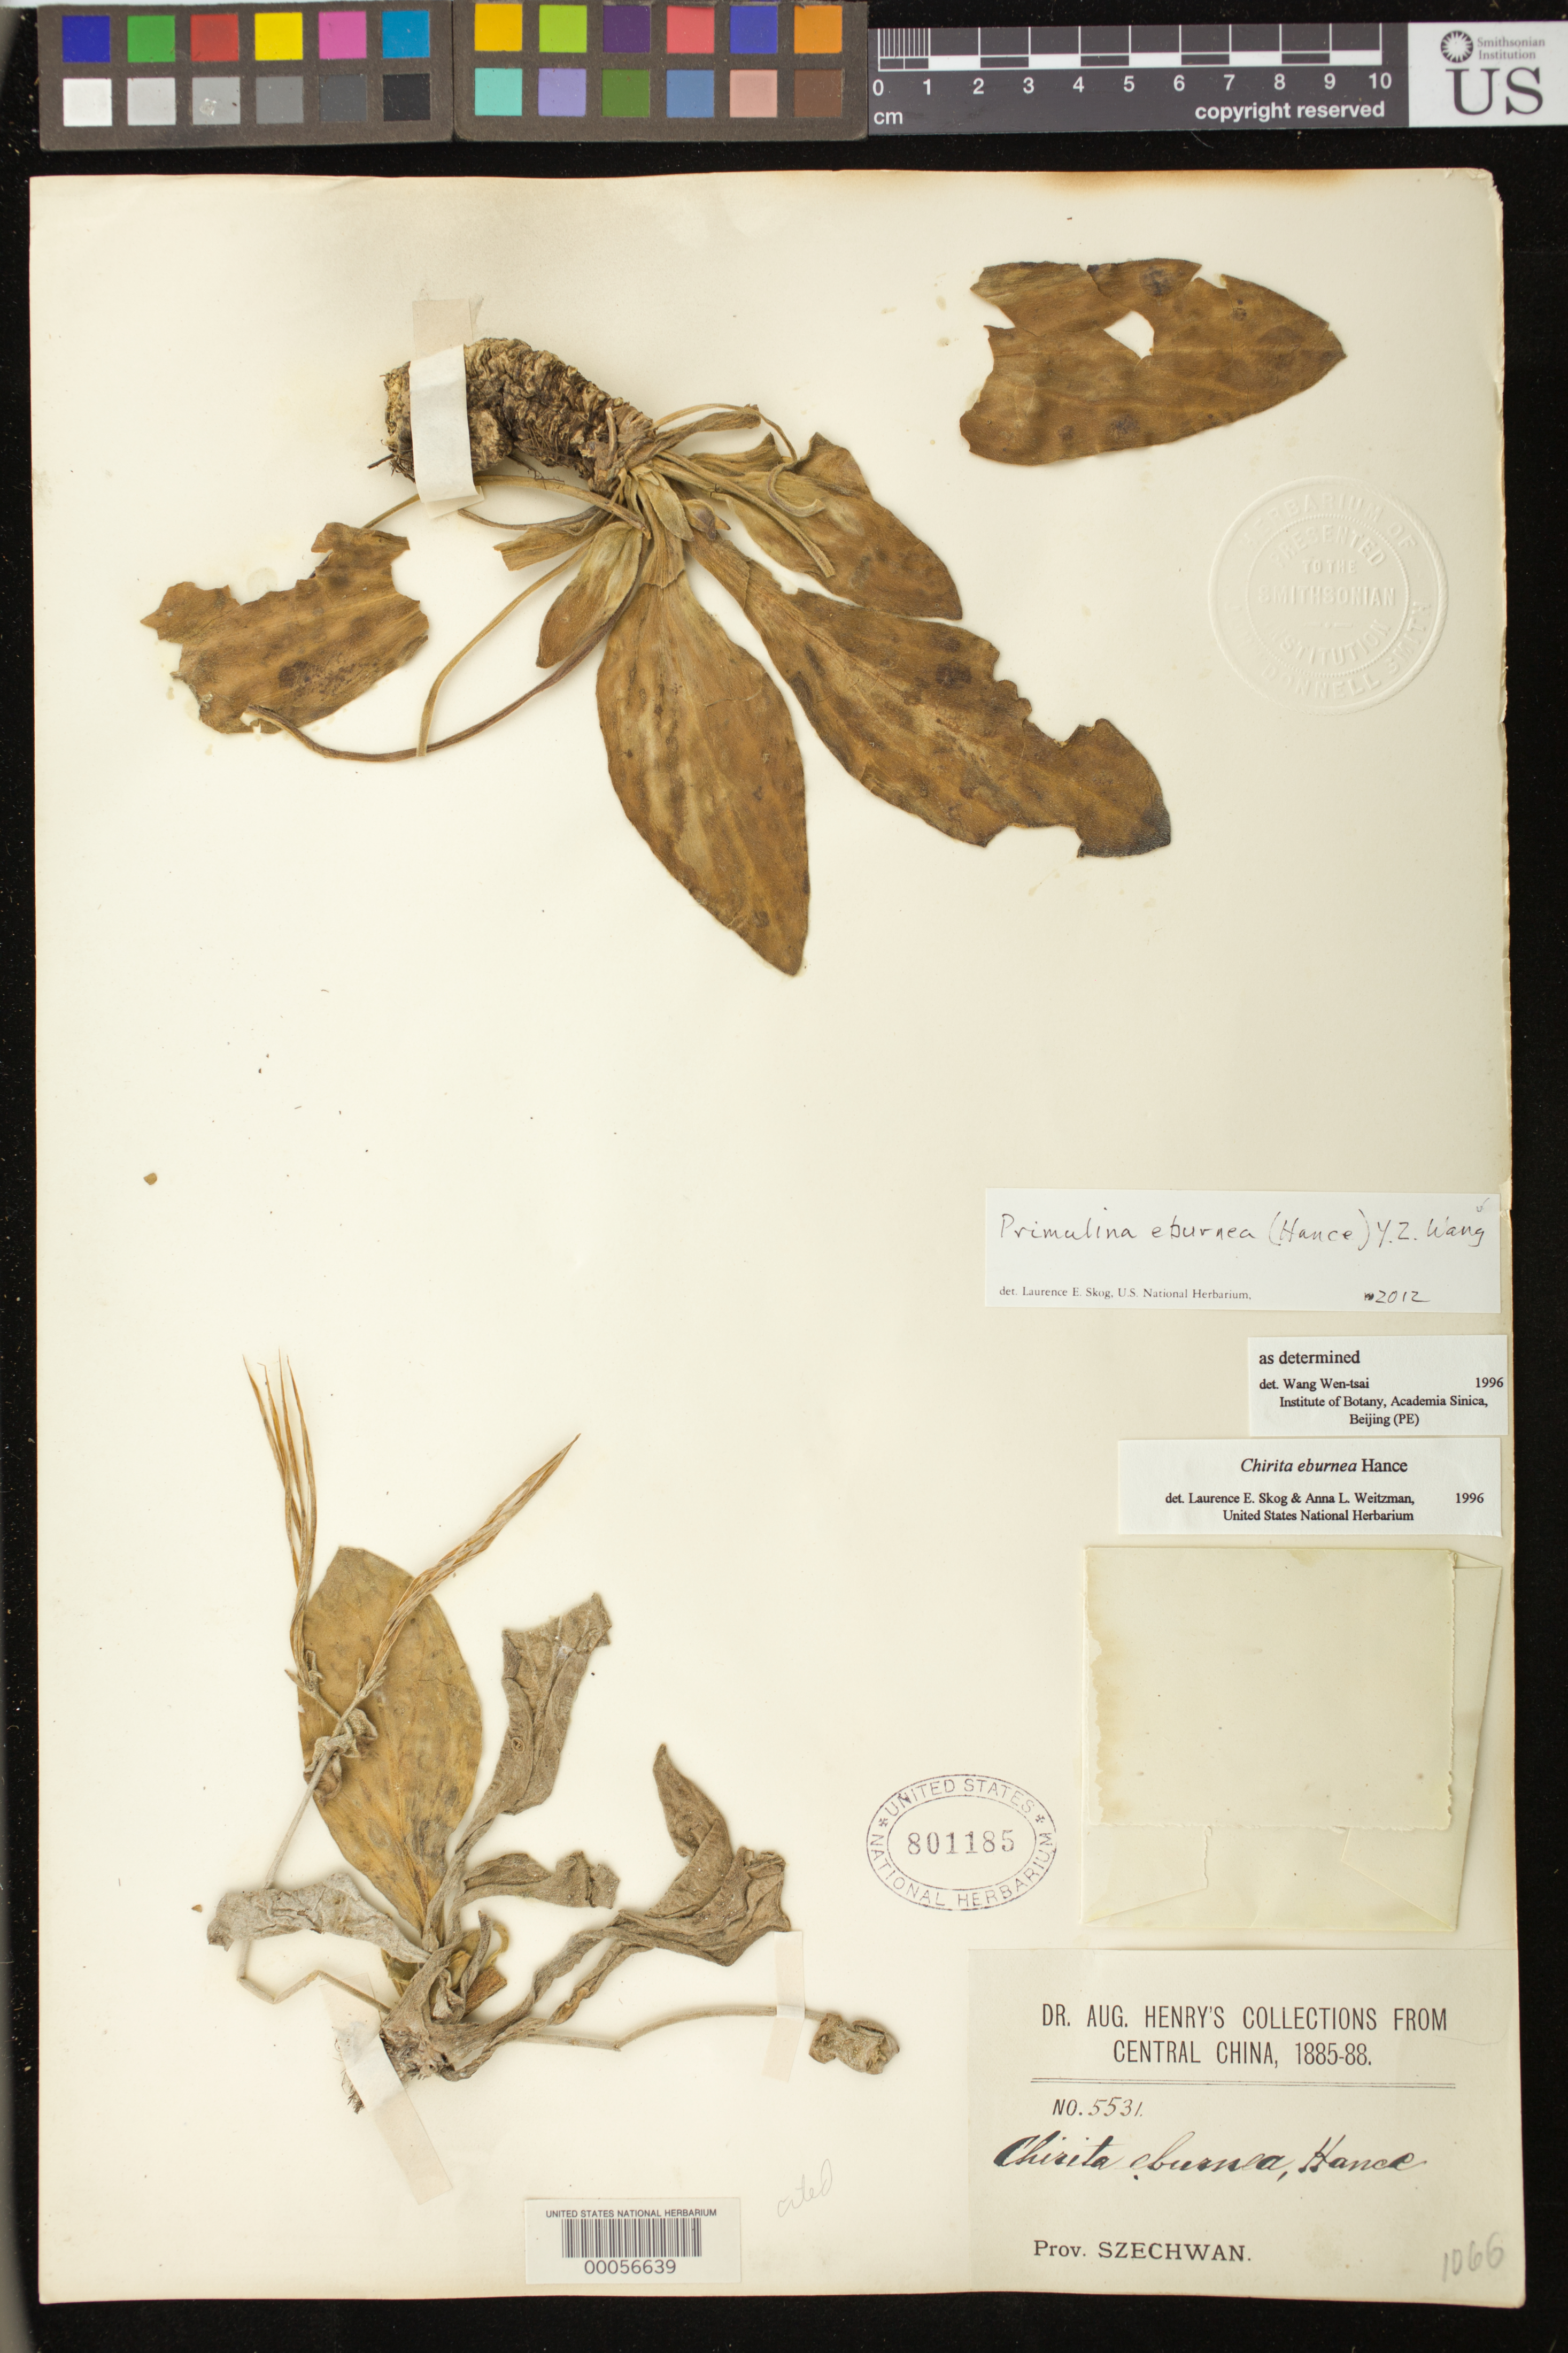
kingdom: Plantae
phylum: Tracheophyta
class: Magnoliopsida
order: Lamiales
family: Gesneriaceae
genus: Primulina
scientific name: Primulina eburnea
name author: (Hance) Y.Z. Wang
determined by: Skog, Laurence E.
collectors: A. Henry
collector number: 5531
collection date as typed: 1885-1888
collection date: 1885/1888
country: China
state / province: Sichuan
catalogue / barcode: US 801185